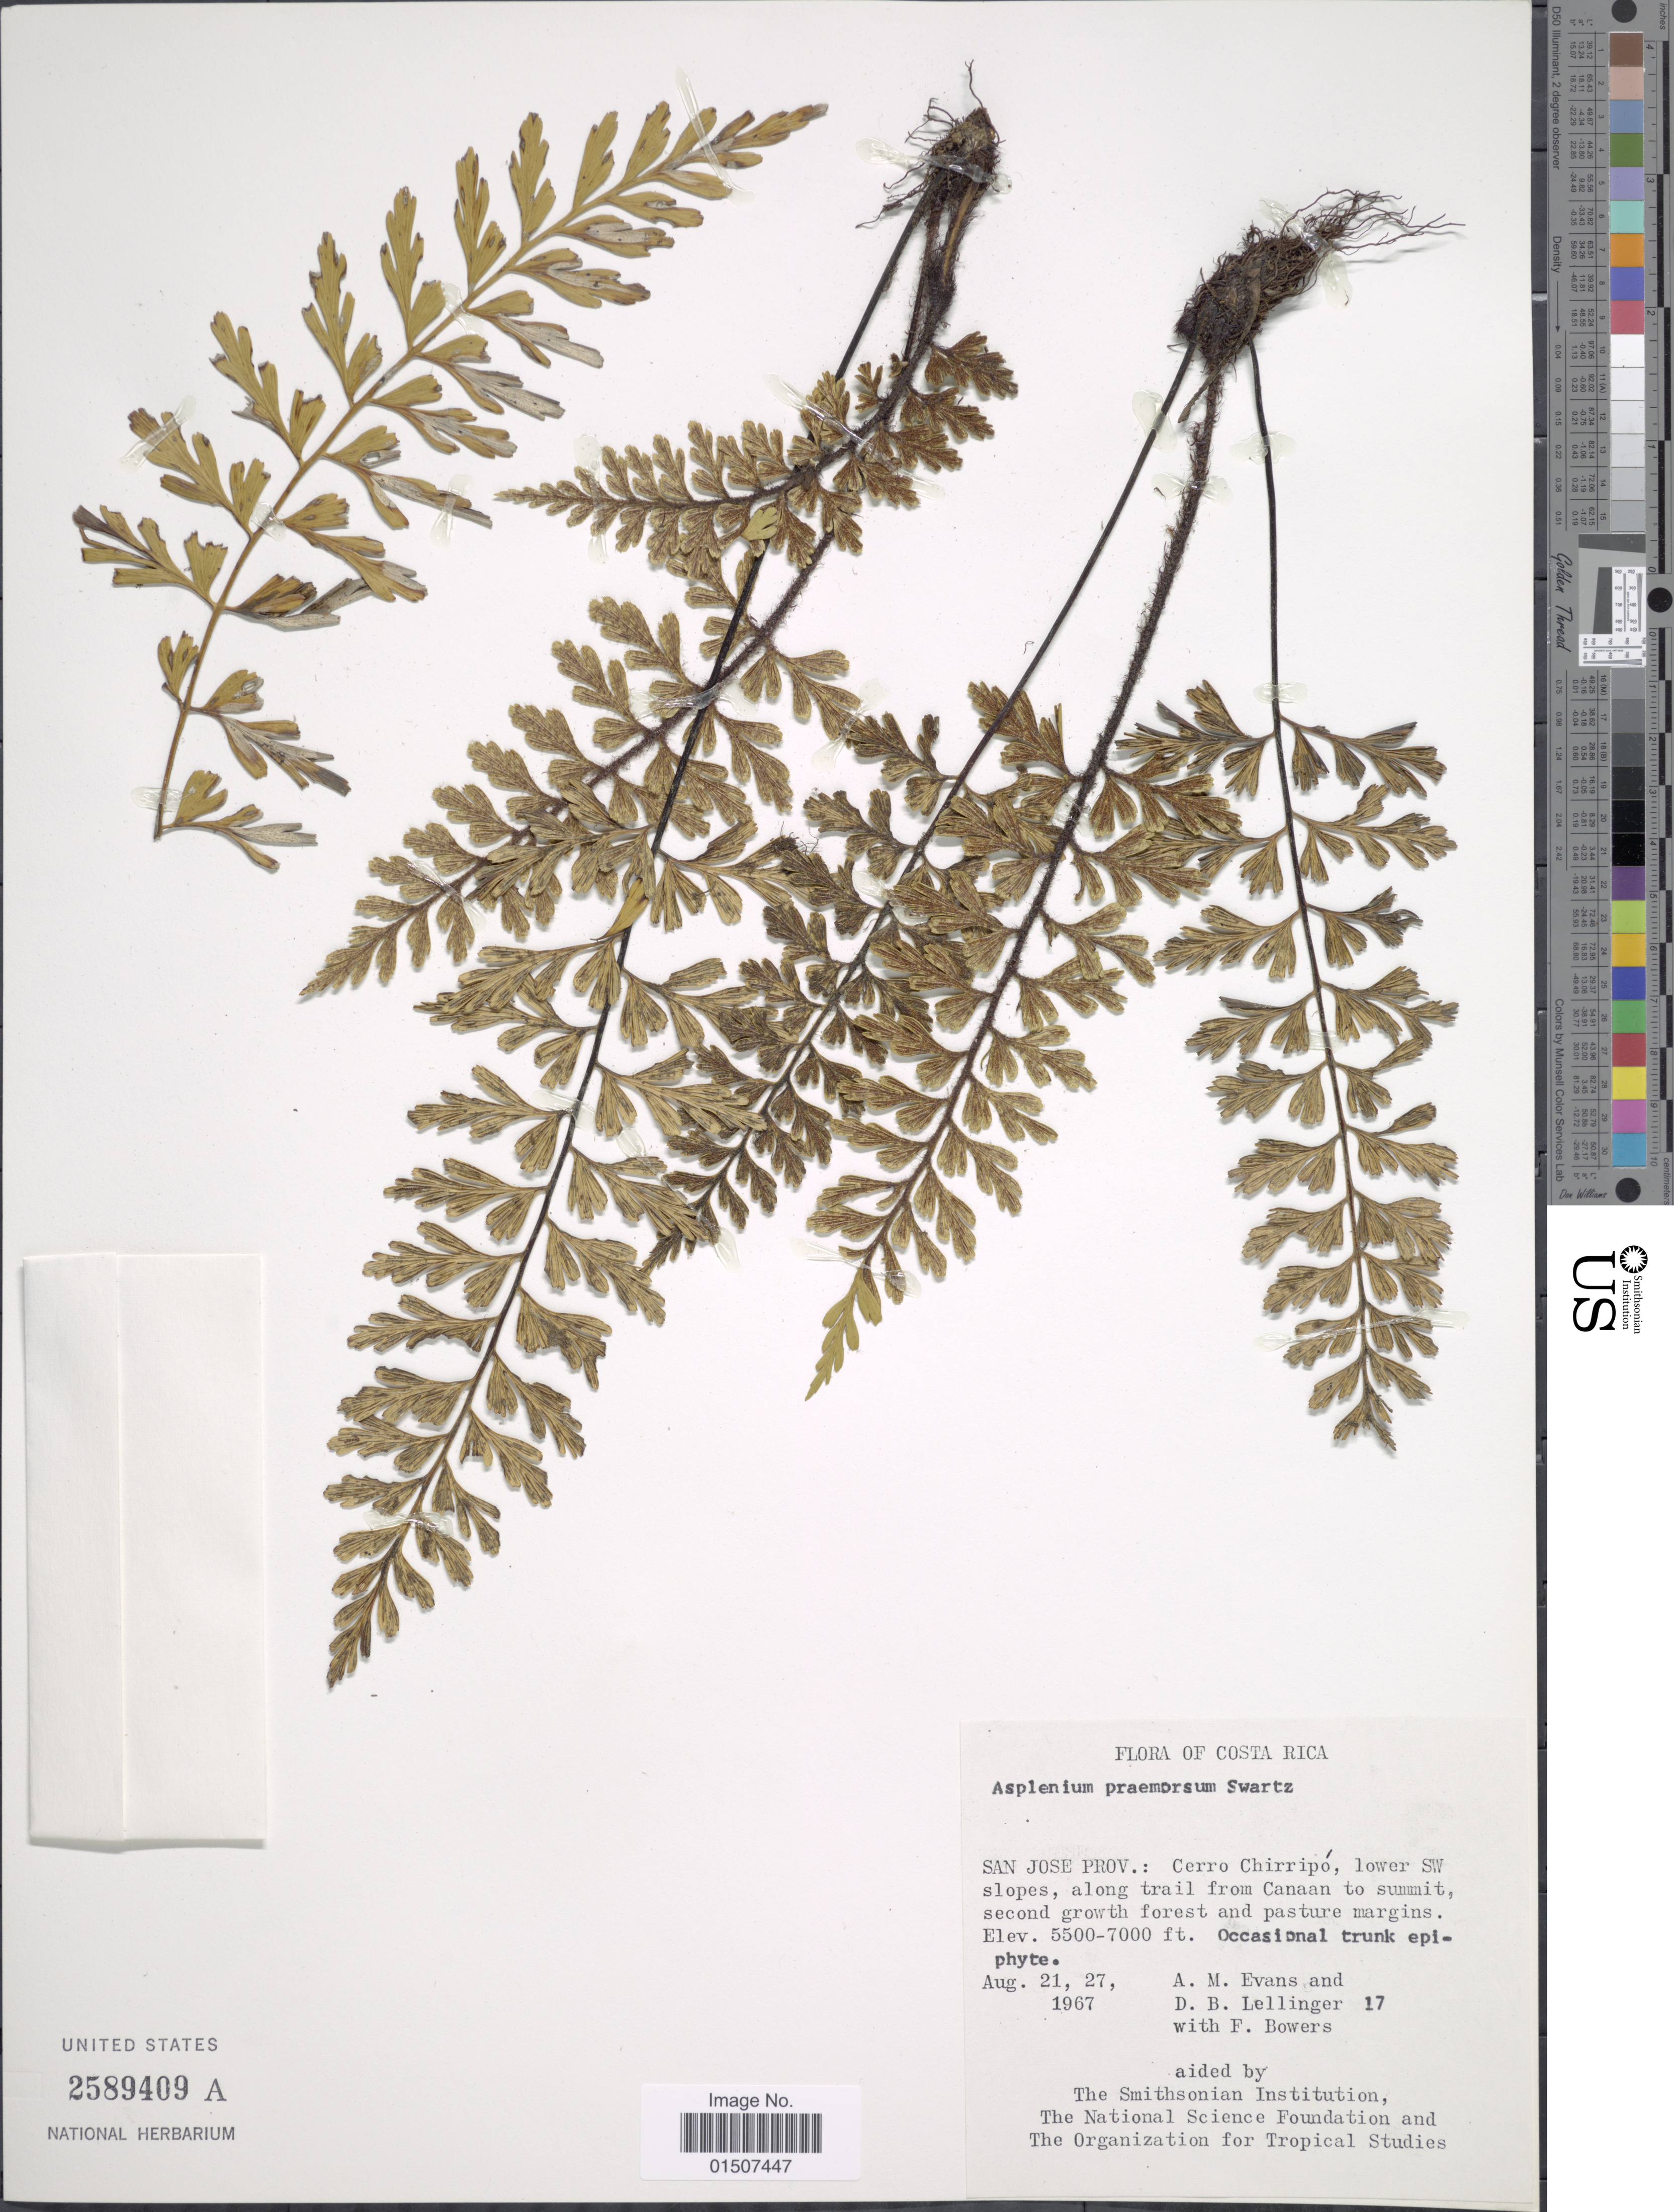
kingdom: Plantae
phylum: Tracheophyta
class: Polypodiopsida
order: Polypodiales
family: Aspleniaceae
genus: Asplenium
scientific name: Asplenium praemorsum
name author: Sw.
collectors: A. M. Evans, D. B. Lellinger & F. Bowers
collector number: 17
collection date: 1967-08-21/1967-08-27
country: Costa Rica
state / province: San José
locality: Cerro Chirripó, lower SW slopes, along trail from Canaan to summit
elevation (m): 1676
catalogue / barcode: US 2589409A